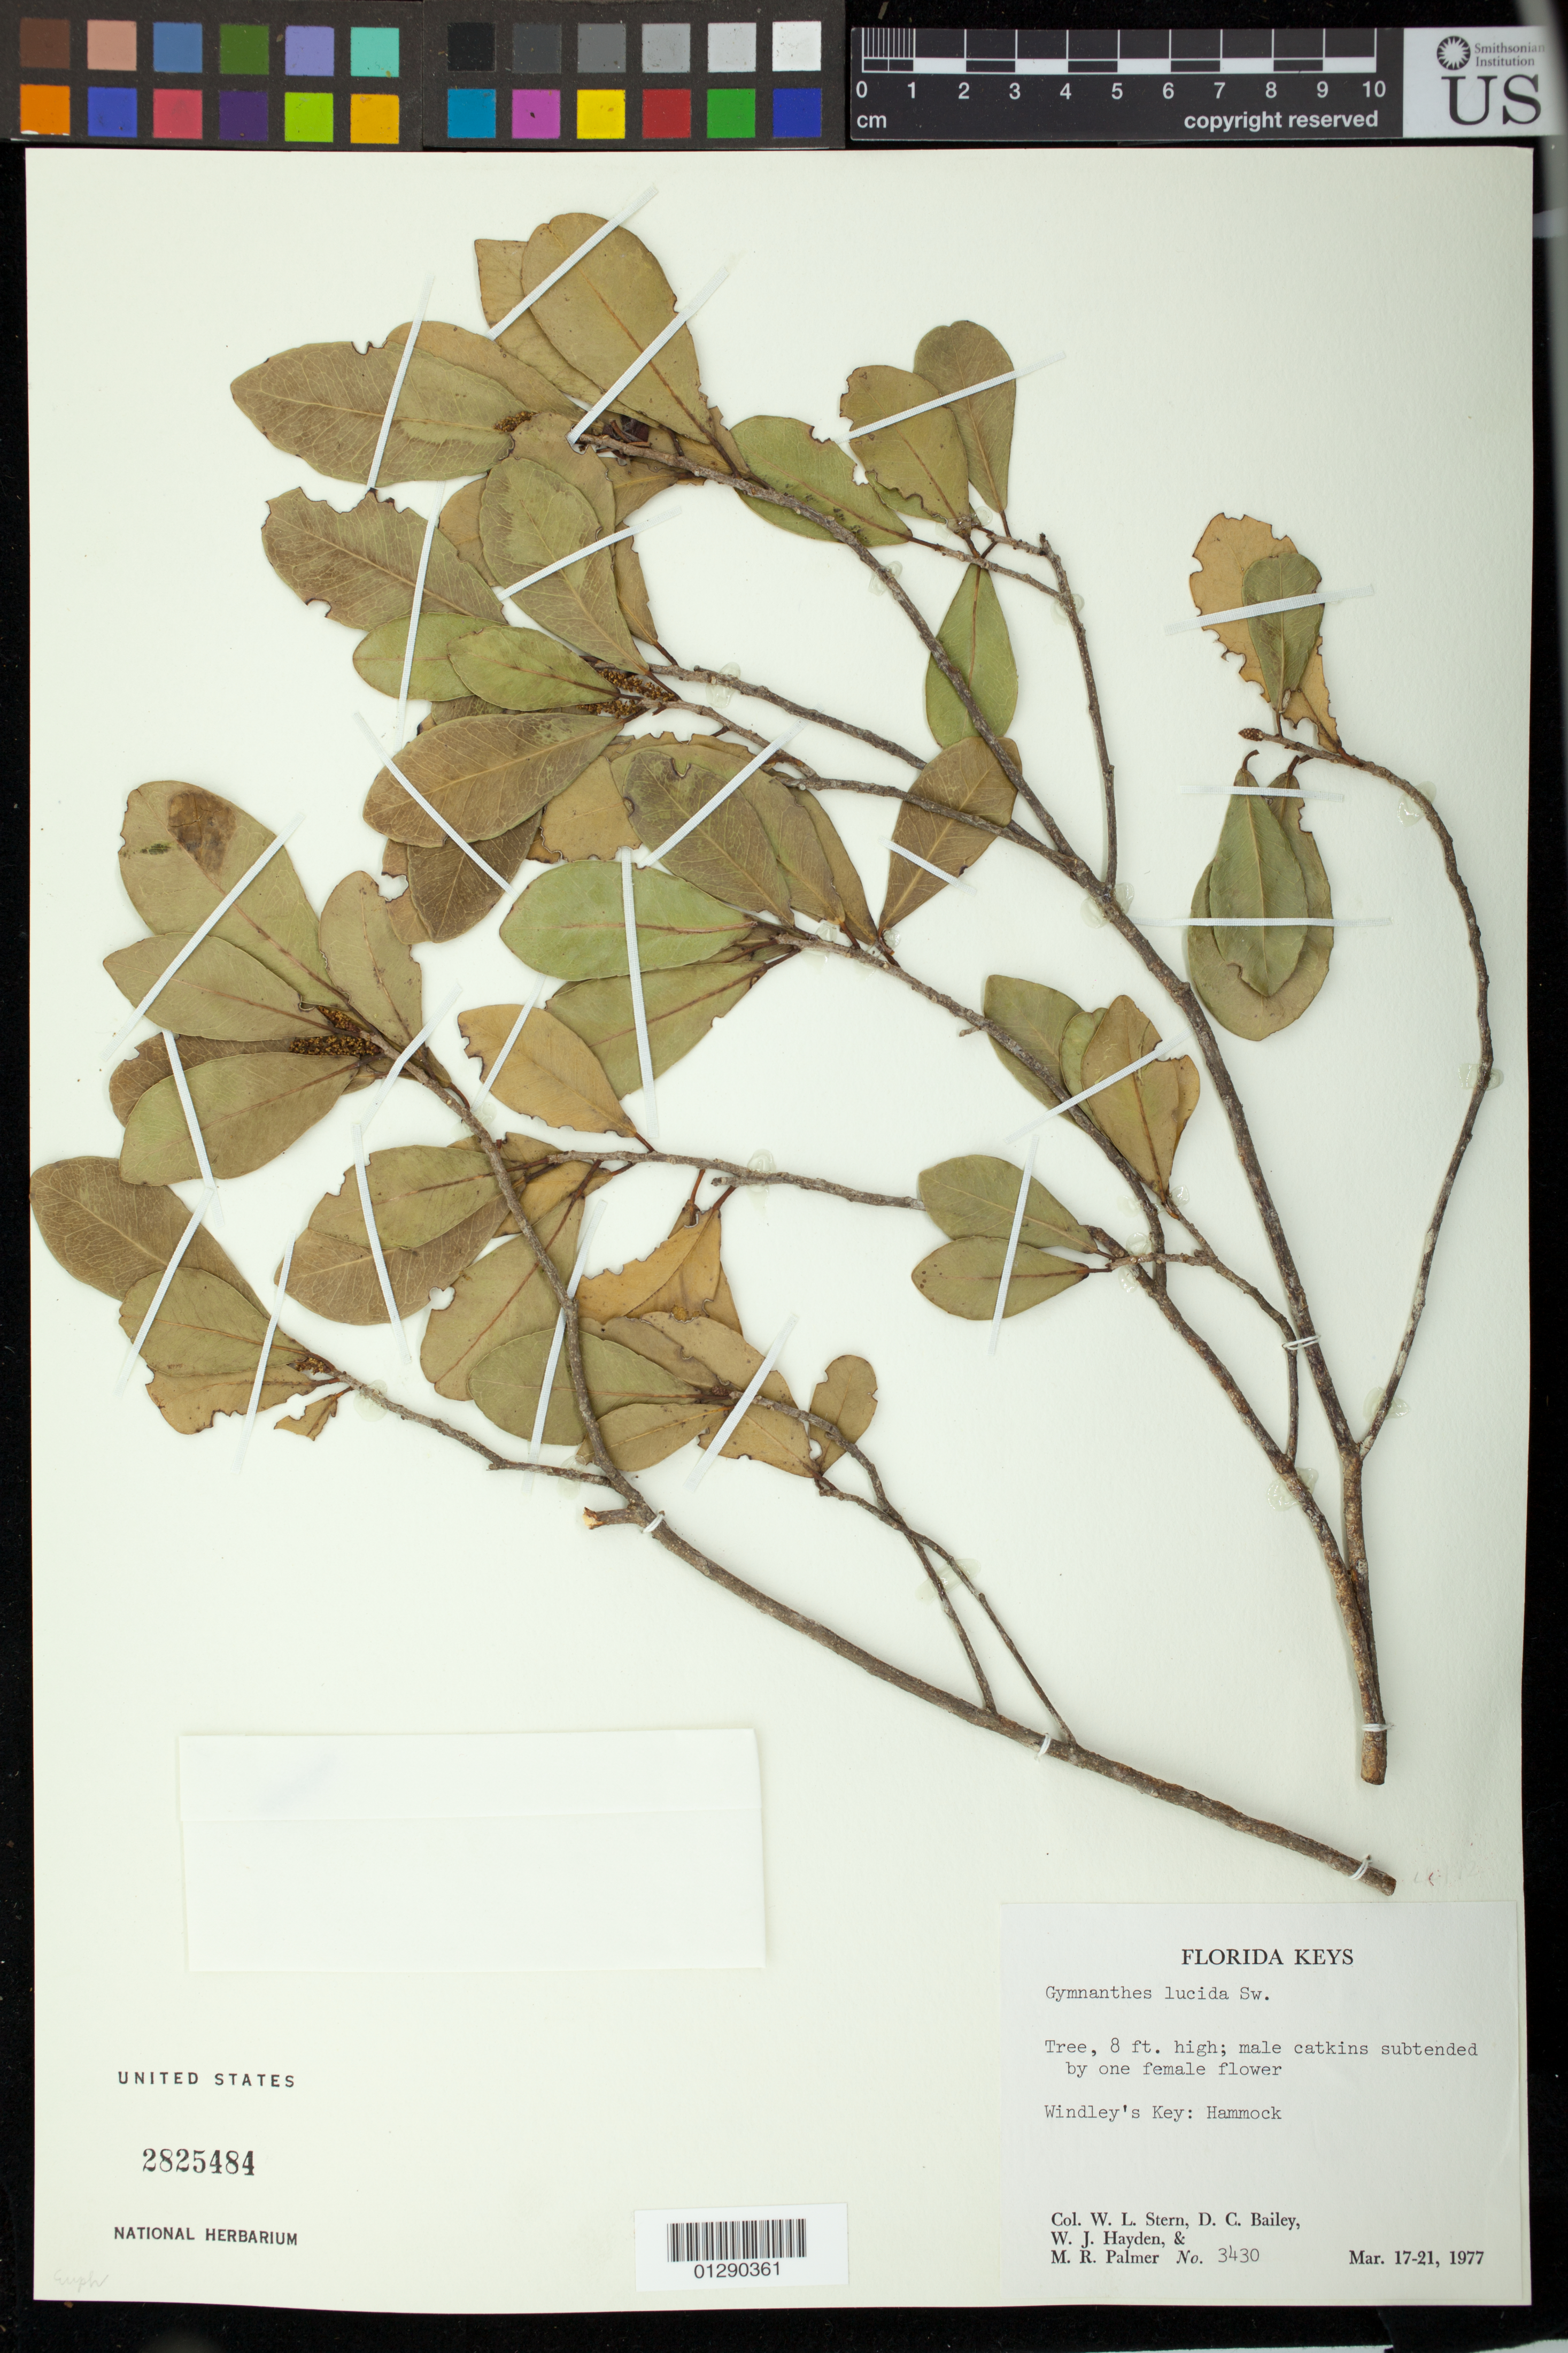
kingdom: Plantae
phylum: Tracheophyta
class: Magnoliopsida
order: Malpighiales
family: Euphorbiaceae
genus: Gymnanthes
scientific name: Gymnanthes lucida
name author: Sw.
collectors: W. L. Stern, D. C. Bailey, W. Hayden & M. R. Palmer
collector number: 3430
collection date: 1977-03-17/1977-03-21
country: United States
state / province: Florida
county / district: Monroe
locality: Windley Key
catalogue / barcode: US 2825484